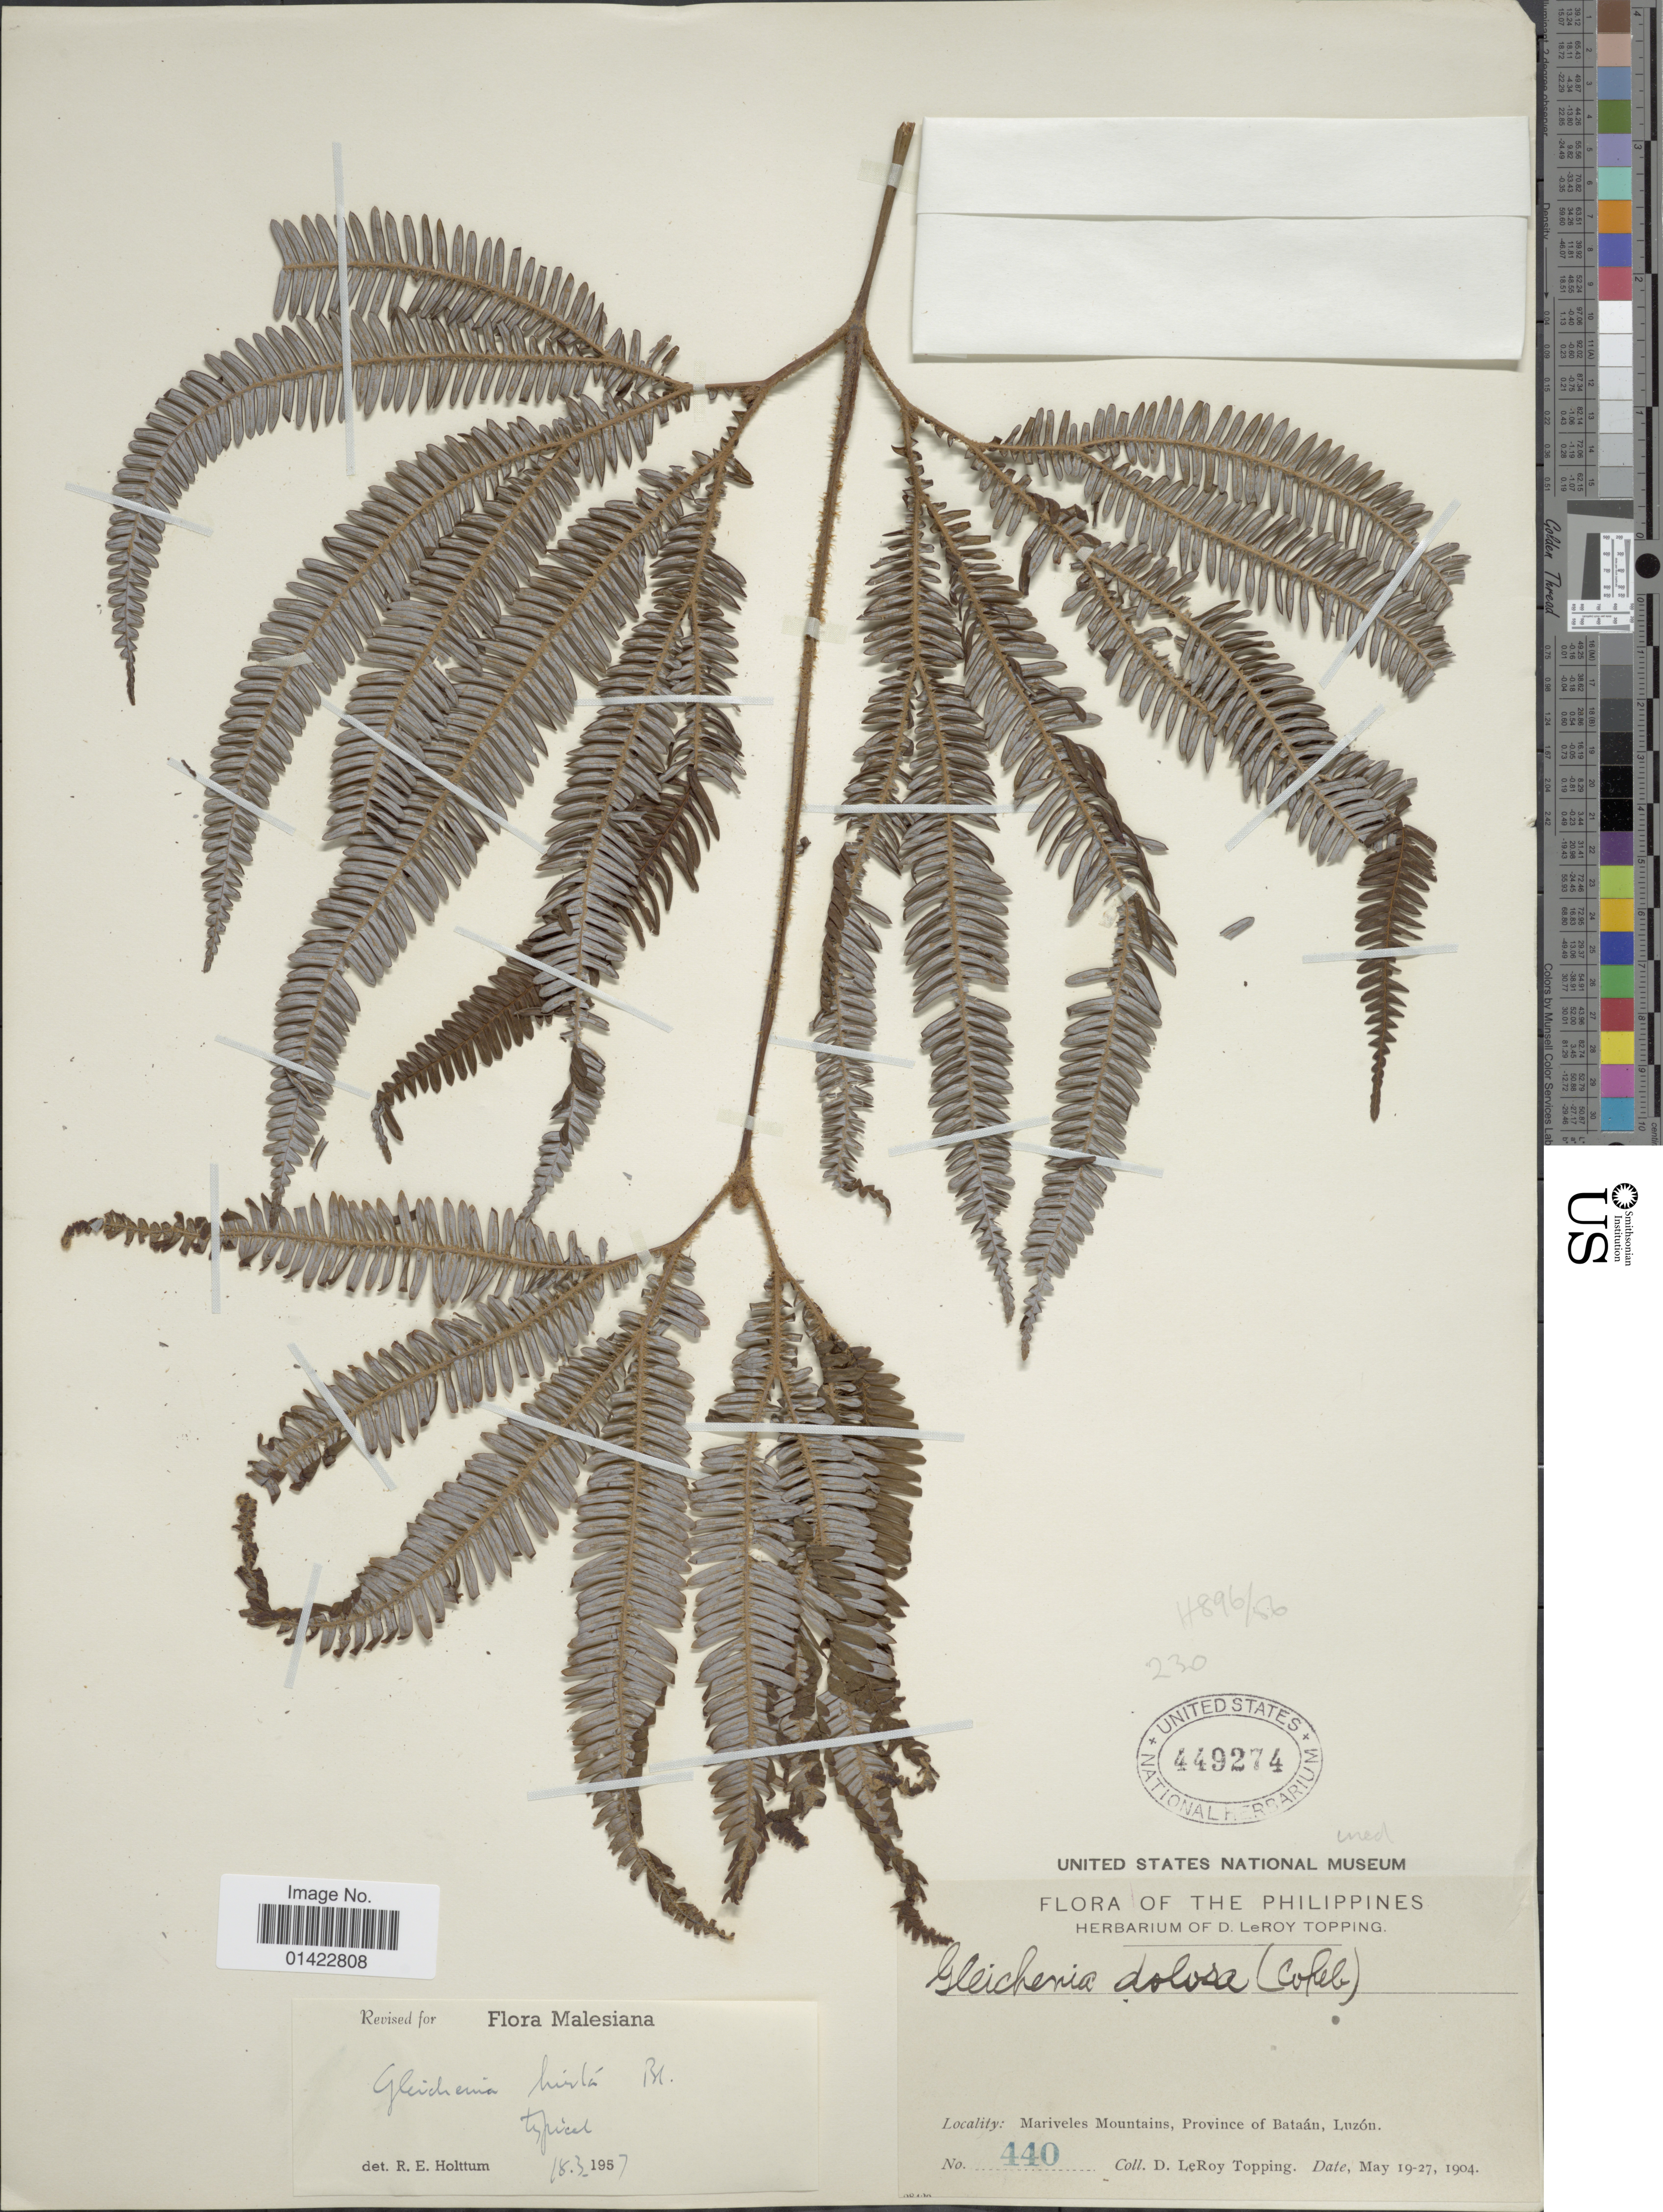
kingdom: Plantae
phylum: Tracheophyta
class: Polypodiopsida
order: Gleicheniales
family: Gleicheniaceae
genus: Sticherus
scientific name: Sticherus hirtus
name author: (Blume) Ching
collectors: D. L. Topping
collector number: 440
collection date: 1904-05-19/1904-05-27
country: Philippines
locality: Mariveles Mountains, Province of Bataán, Luzón.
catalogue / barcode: US 449274